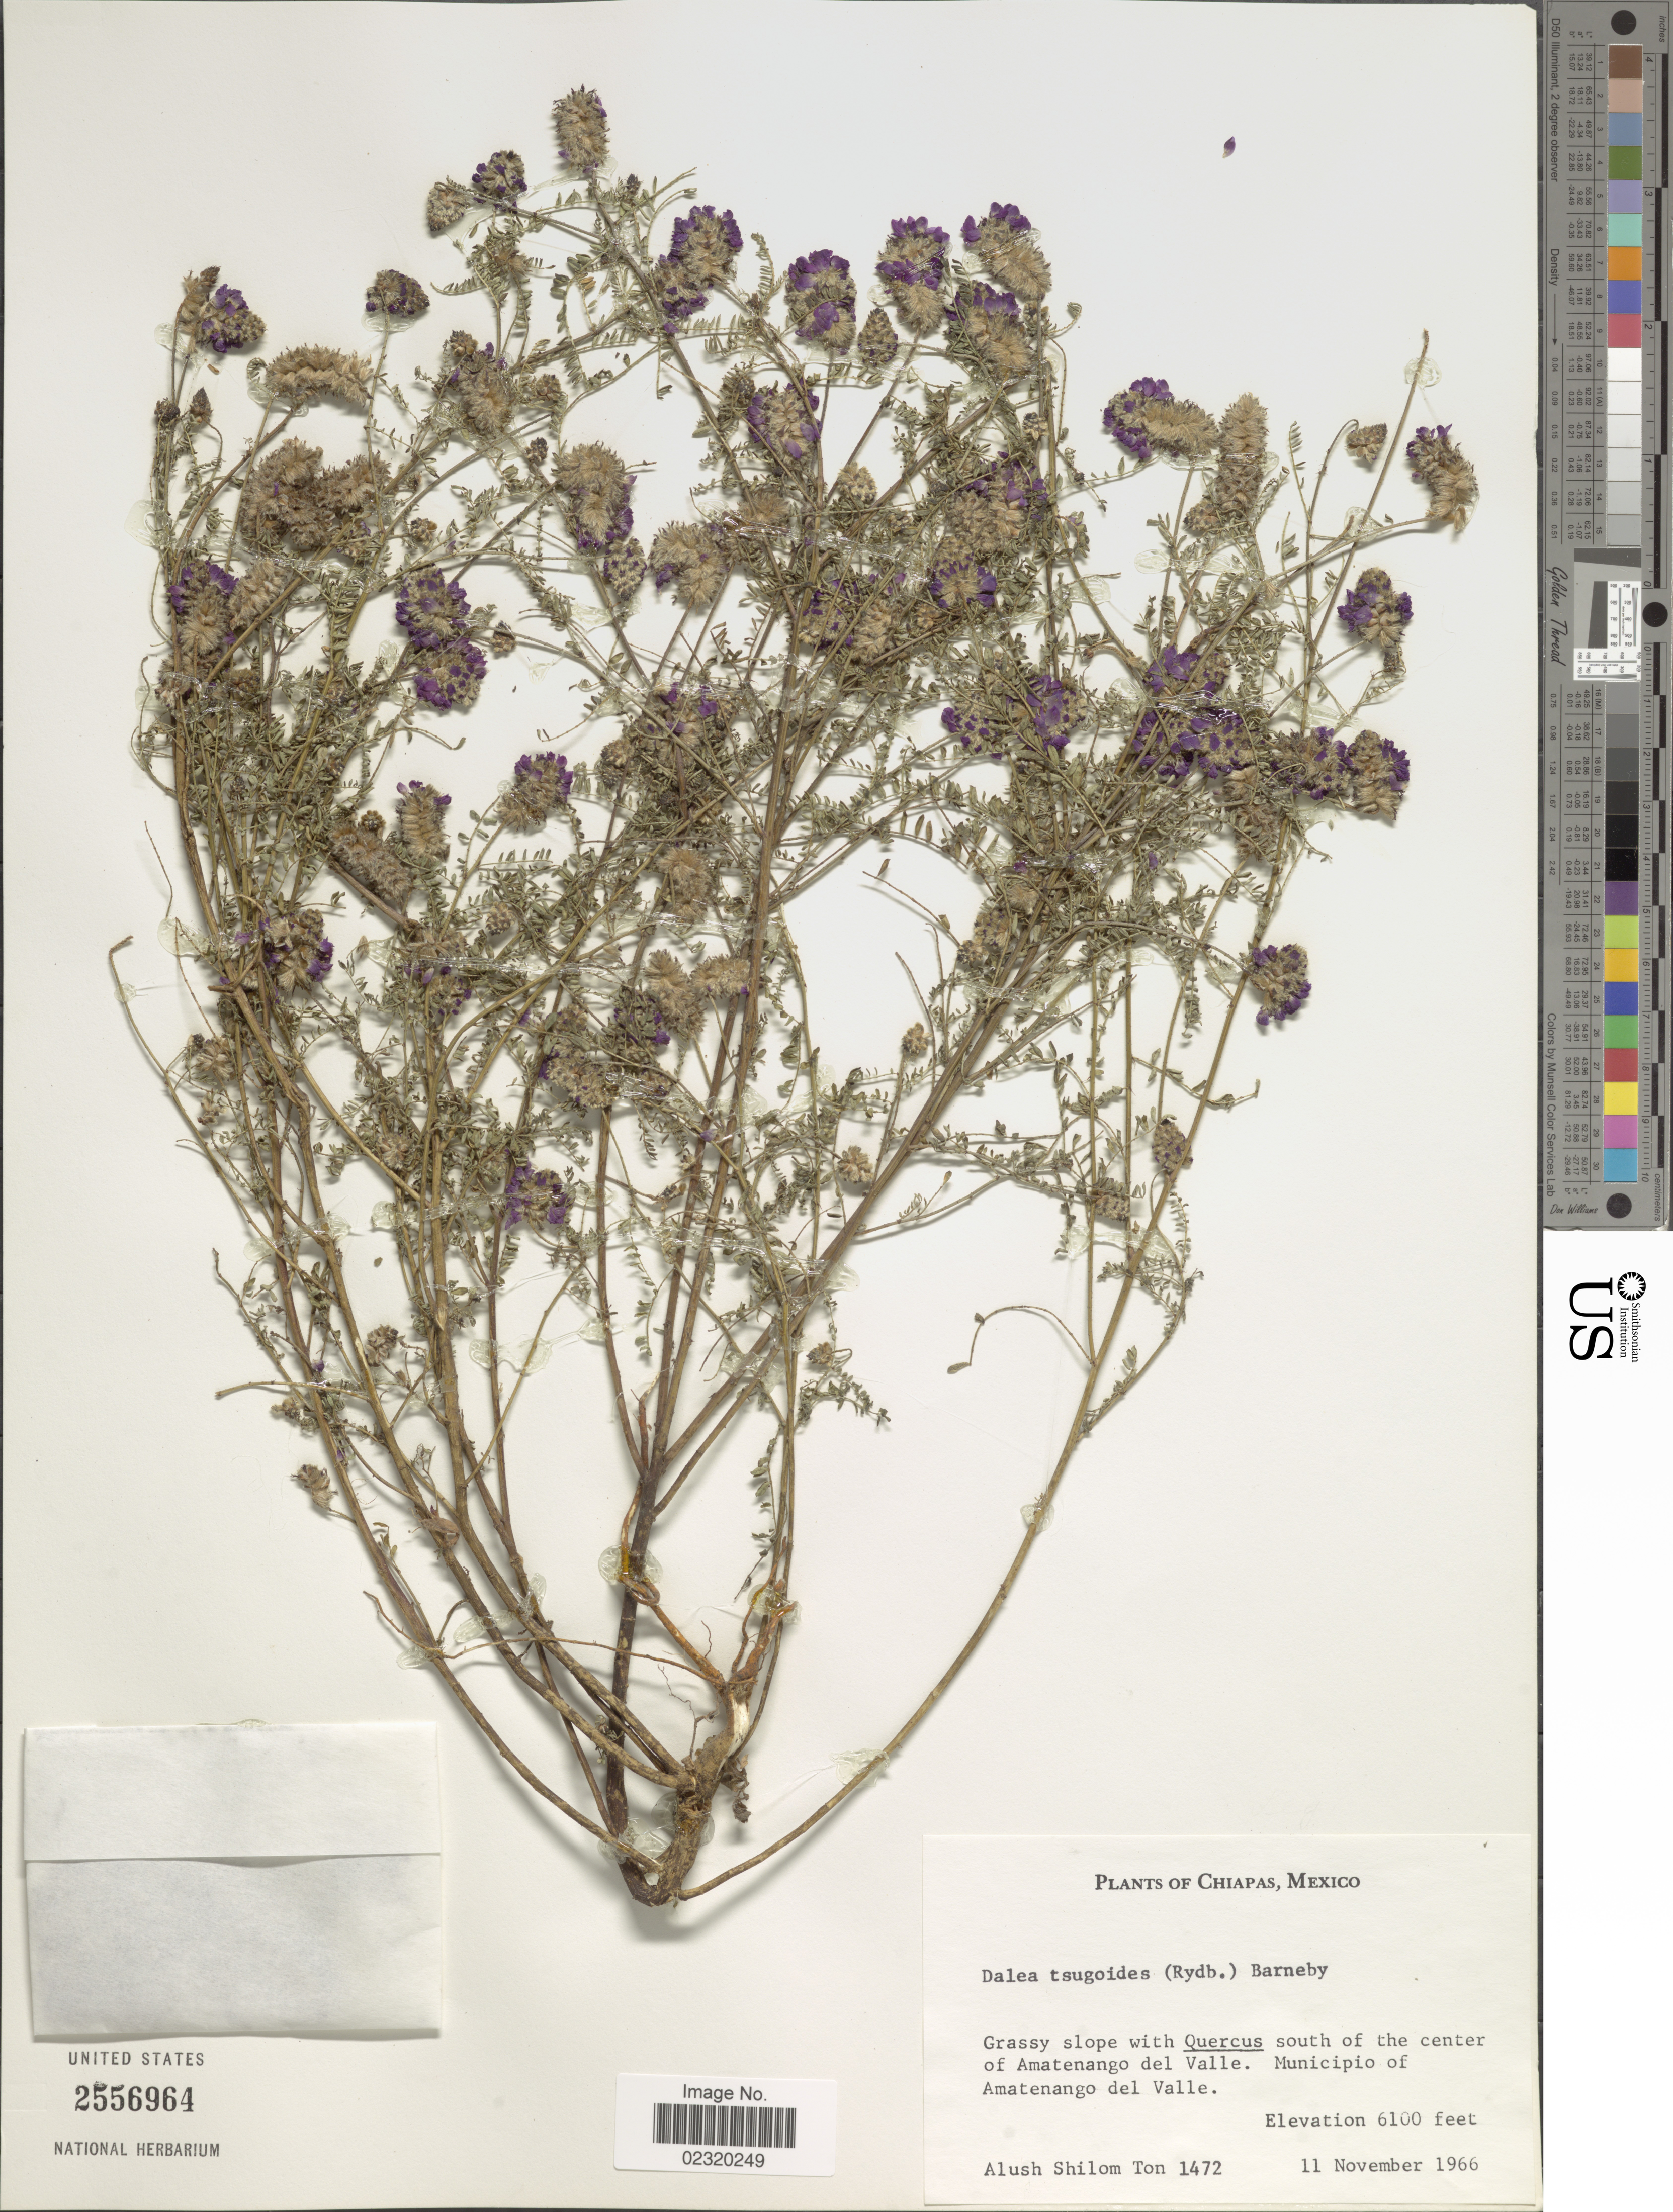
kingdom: Plantae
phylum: Tracheophyta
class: Magnoliopsida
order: Fabales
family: Fabaceae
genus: Dalea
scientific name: Dalea versicolor var. versicolor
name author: Zucc.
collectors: A. M. Ton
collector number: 1472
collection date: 1966-11-11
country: Mexico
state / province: Chiapas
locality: Grassy slope south of the center of Amatenango del Valle. Municipio of Amatenango del Valle.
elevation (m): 1859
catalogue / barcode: US 2556964